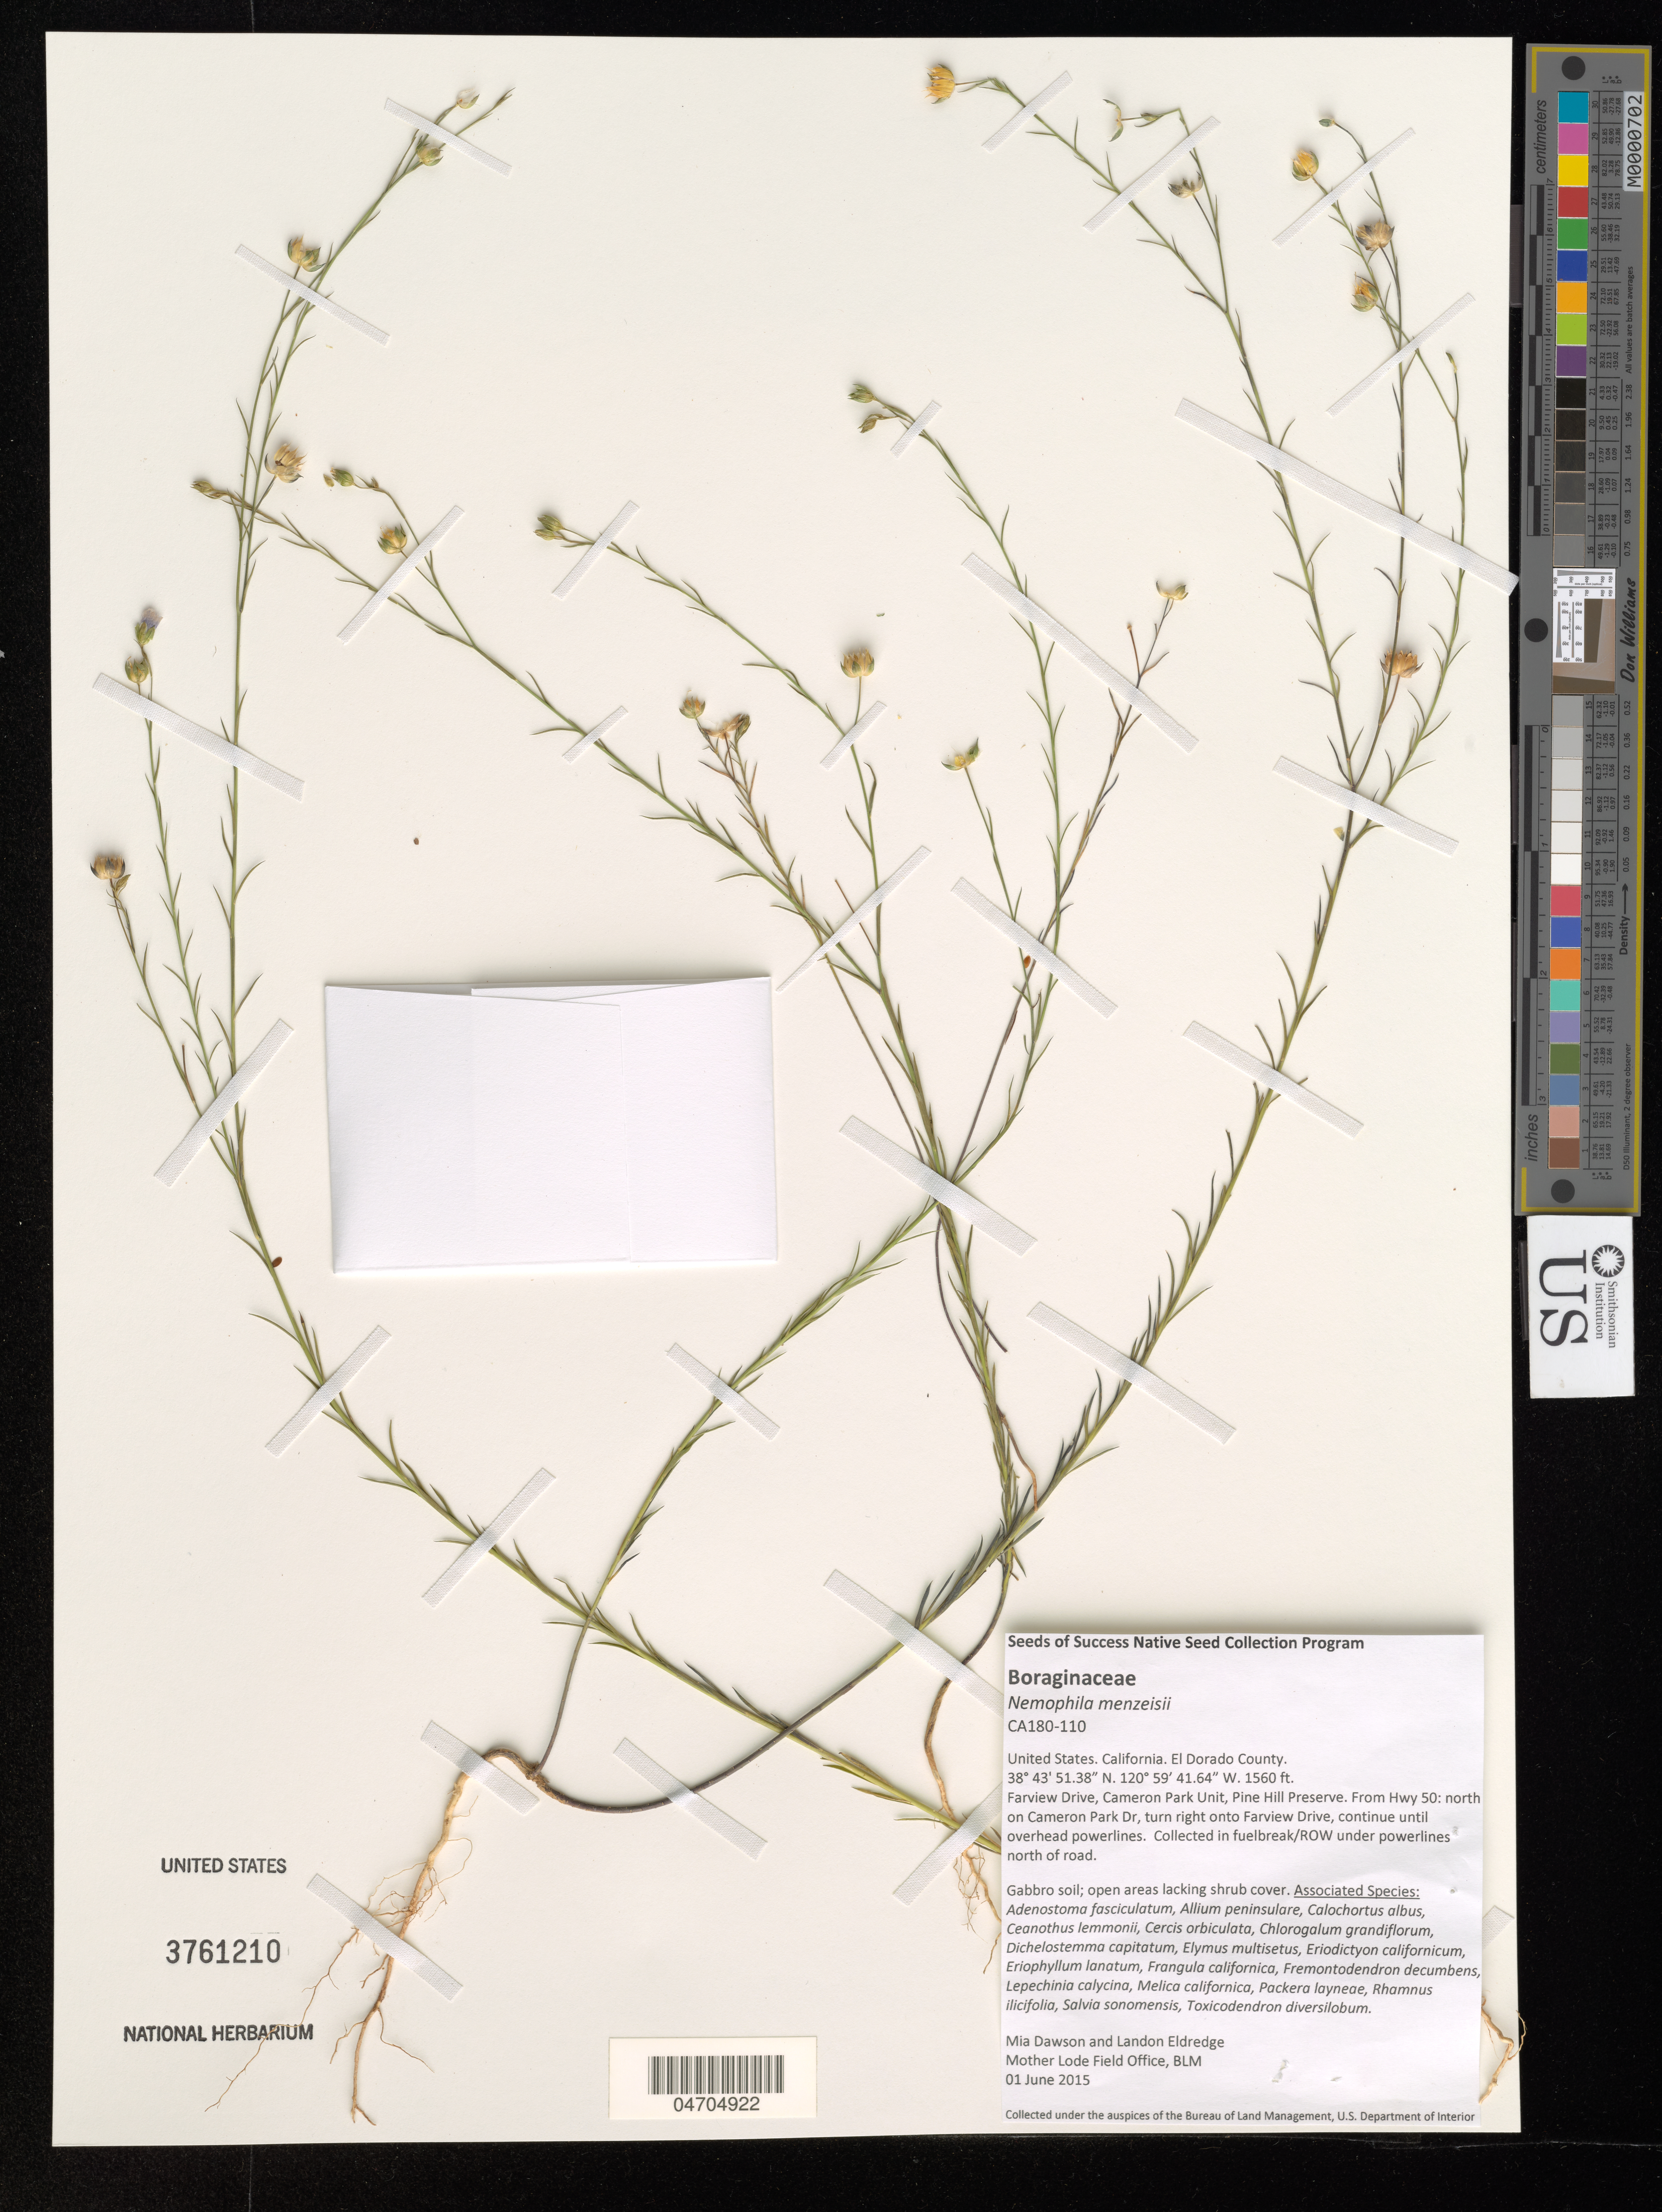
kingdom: Plantae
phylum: Tracheophyta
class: Magnoliopsida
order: Boraginales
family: Hydrophyllaceae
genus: Nemophila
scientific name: Nemophila menziesii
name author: Hook. & Arn.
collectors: M. Dawson & L. Eldredge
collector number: CA180-110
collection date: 2015-06-01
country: United States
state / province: California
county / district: El Dorado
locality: El Dorado County. Farview Drive, Cameron Park Unit, Pine Hill Preserve. From Hwy 50: north of Cameron Park Dr, turn right onto Farview Drive, continue until overhead powerlines. Collected in fuelbreak/ROW under powerlines north of road.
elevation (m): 475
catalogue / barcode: US 3761210